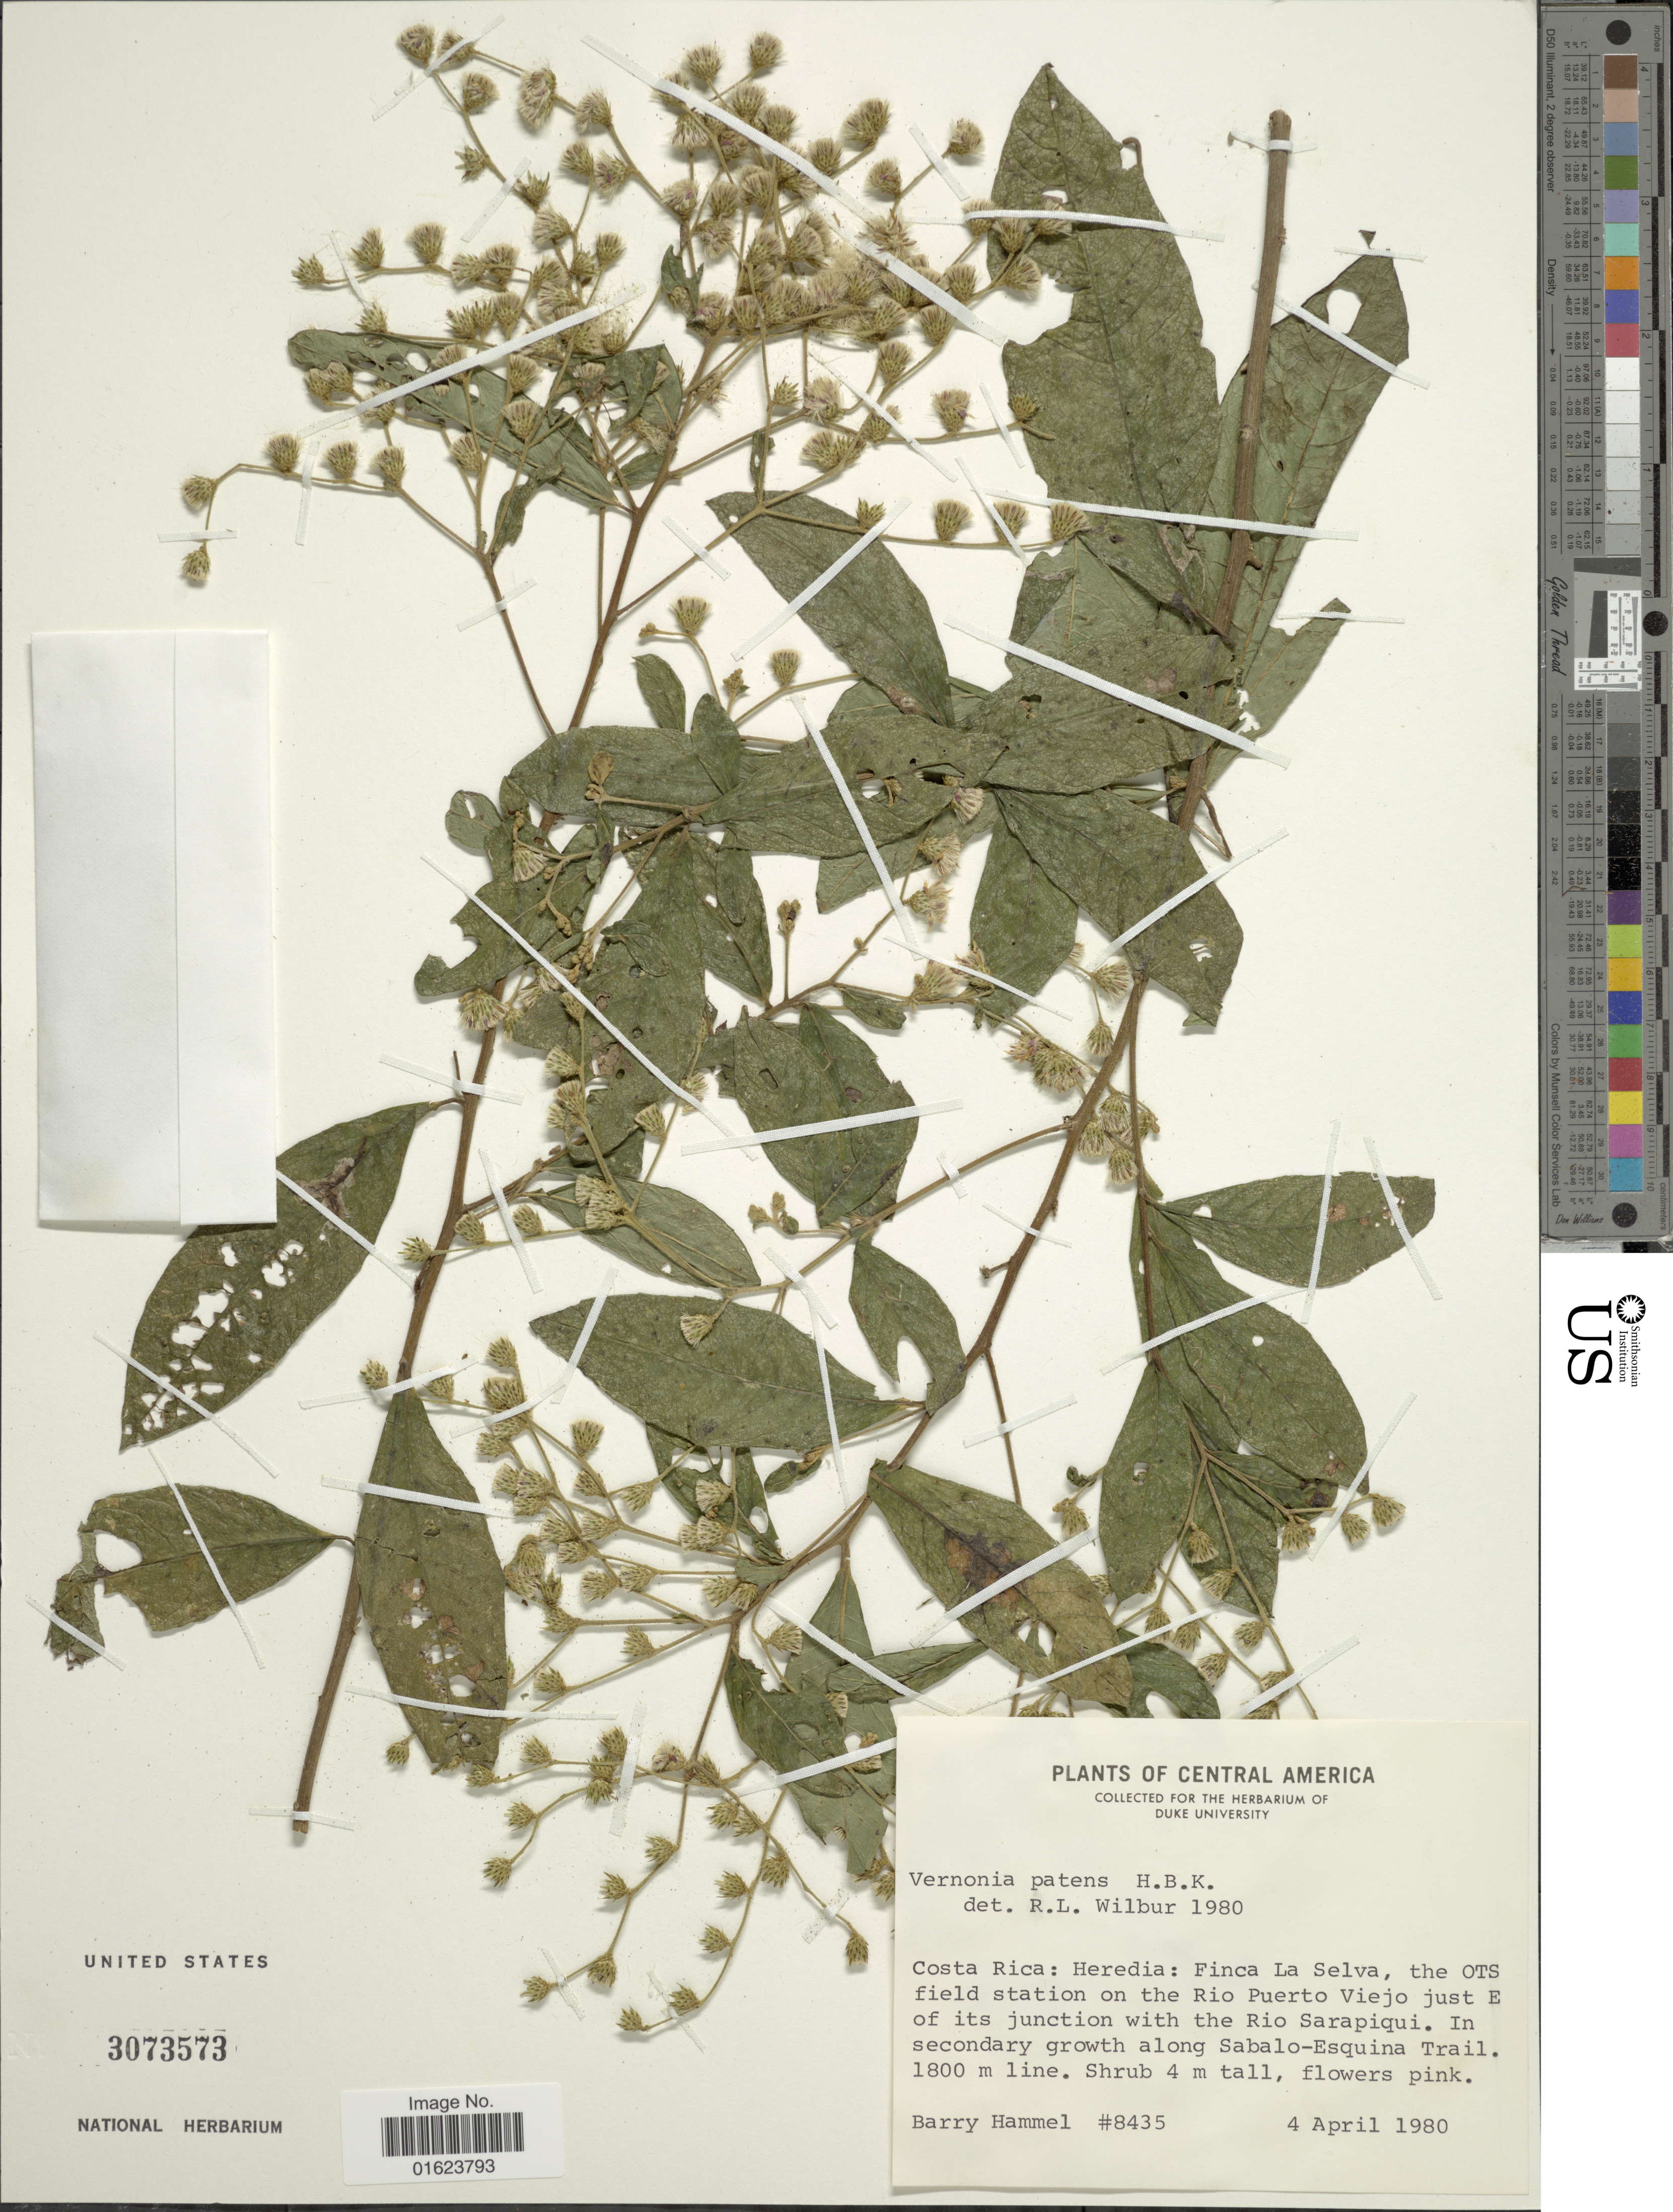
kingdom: Plantae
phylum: Tracheophyta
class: Magnoliopsida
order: Asterales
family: Asteraceae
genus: Vernonanthura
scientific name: Vernonanthura patens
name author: (Kunth) H. Rob.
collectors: B. Hammel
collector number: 8435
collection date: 1980-04-04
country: Costa Rica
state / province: Heredia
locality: Costa Rica: Heredia: Finca La Selva, the OTS field station on the Rio Puerto Viejo just E of its junction with the Rio Sarapiqui.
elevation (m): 1800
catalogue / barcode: US 3073573